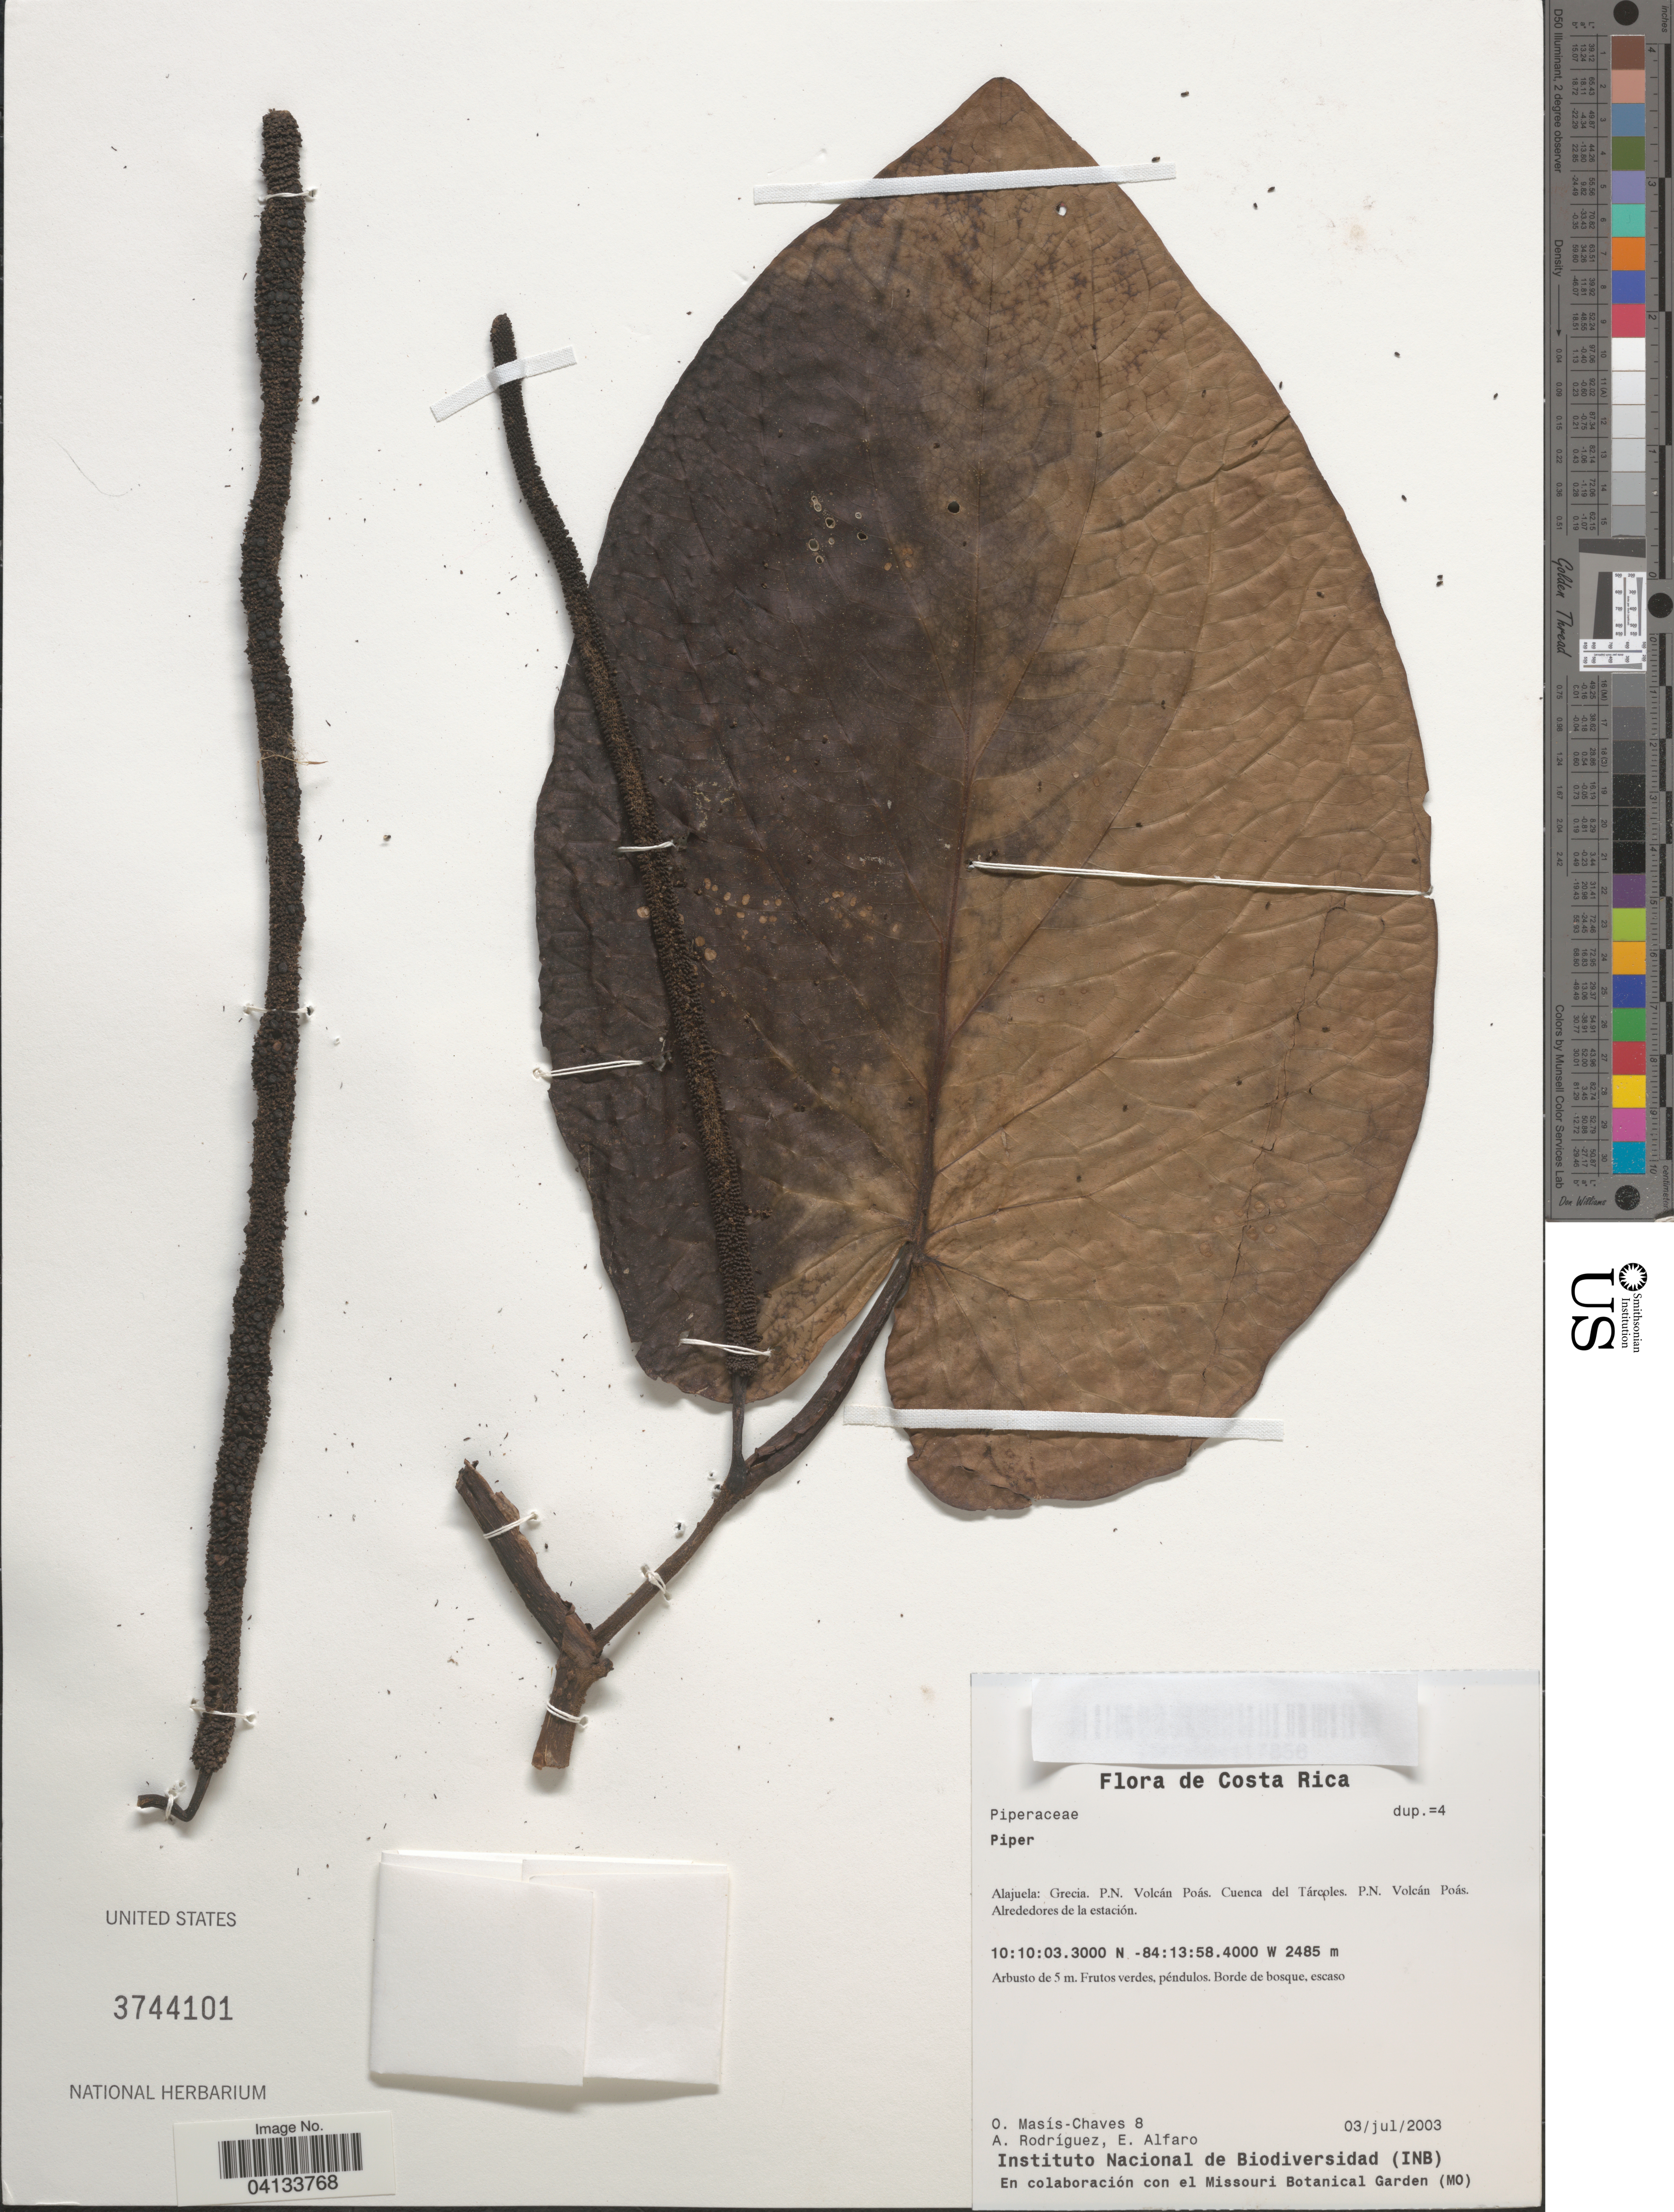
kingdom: Plantae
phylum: Tracheophyta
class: Magnoliopsida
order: Piperales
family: Piperaceae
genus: Piper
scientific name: Piper sp.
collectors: O. Masís-Chaves, A. Rodriquez & E. Alfaro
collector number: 8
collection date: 2003-07-03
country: Costa Rica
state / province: Alajuela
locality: Grecia. P.N. Volcán Poás. Cuenca del Tárcoles. P.N. Volcán Poás. Alrededores de la estación.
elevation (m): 2485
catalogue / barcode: US 3744101